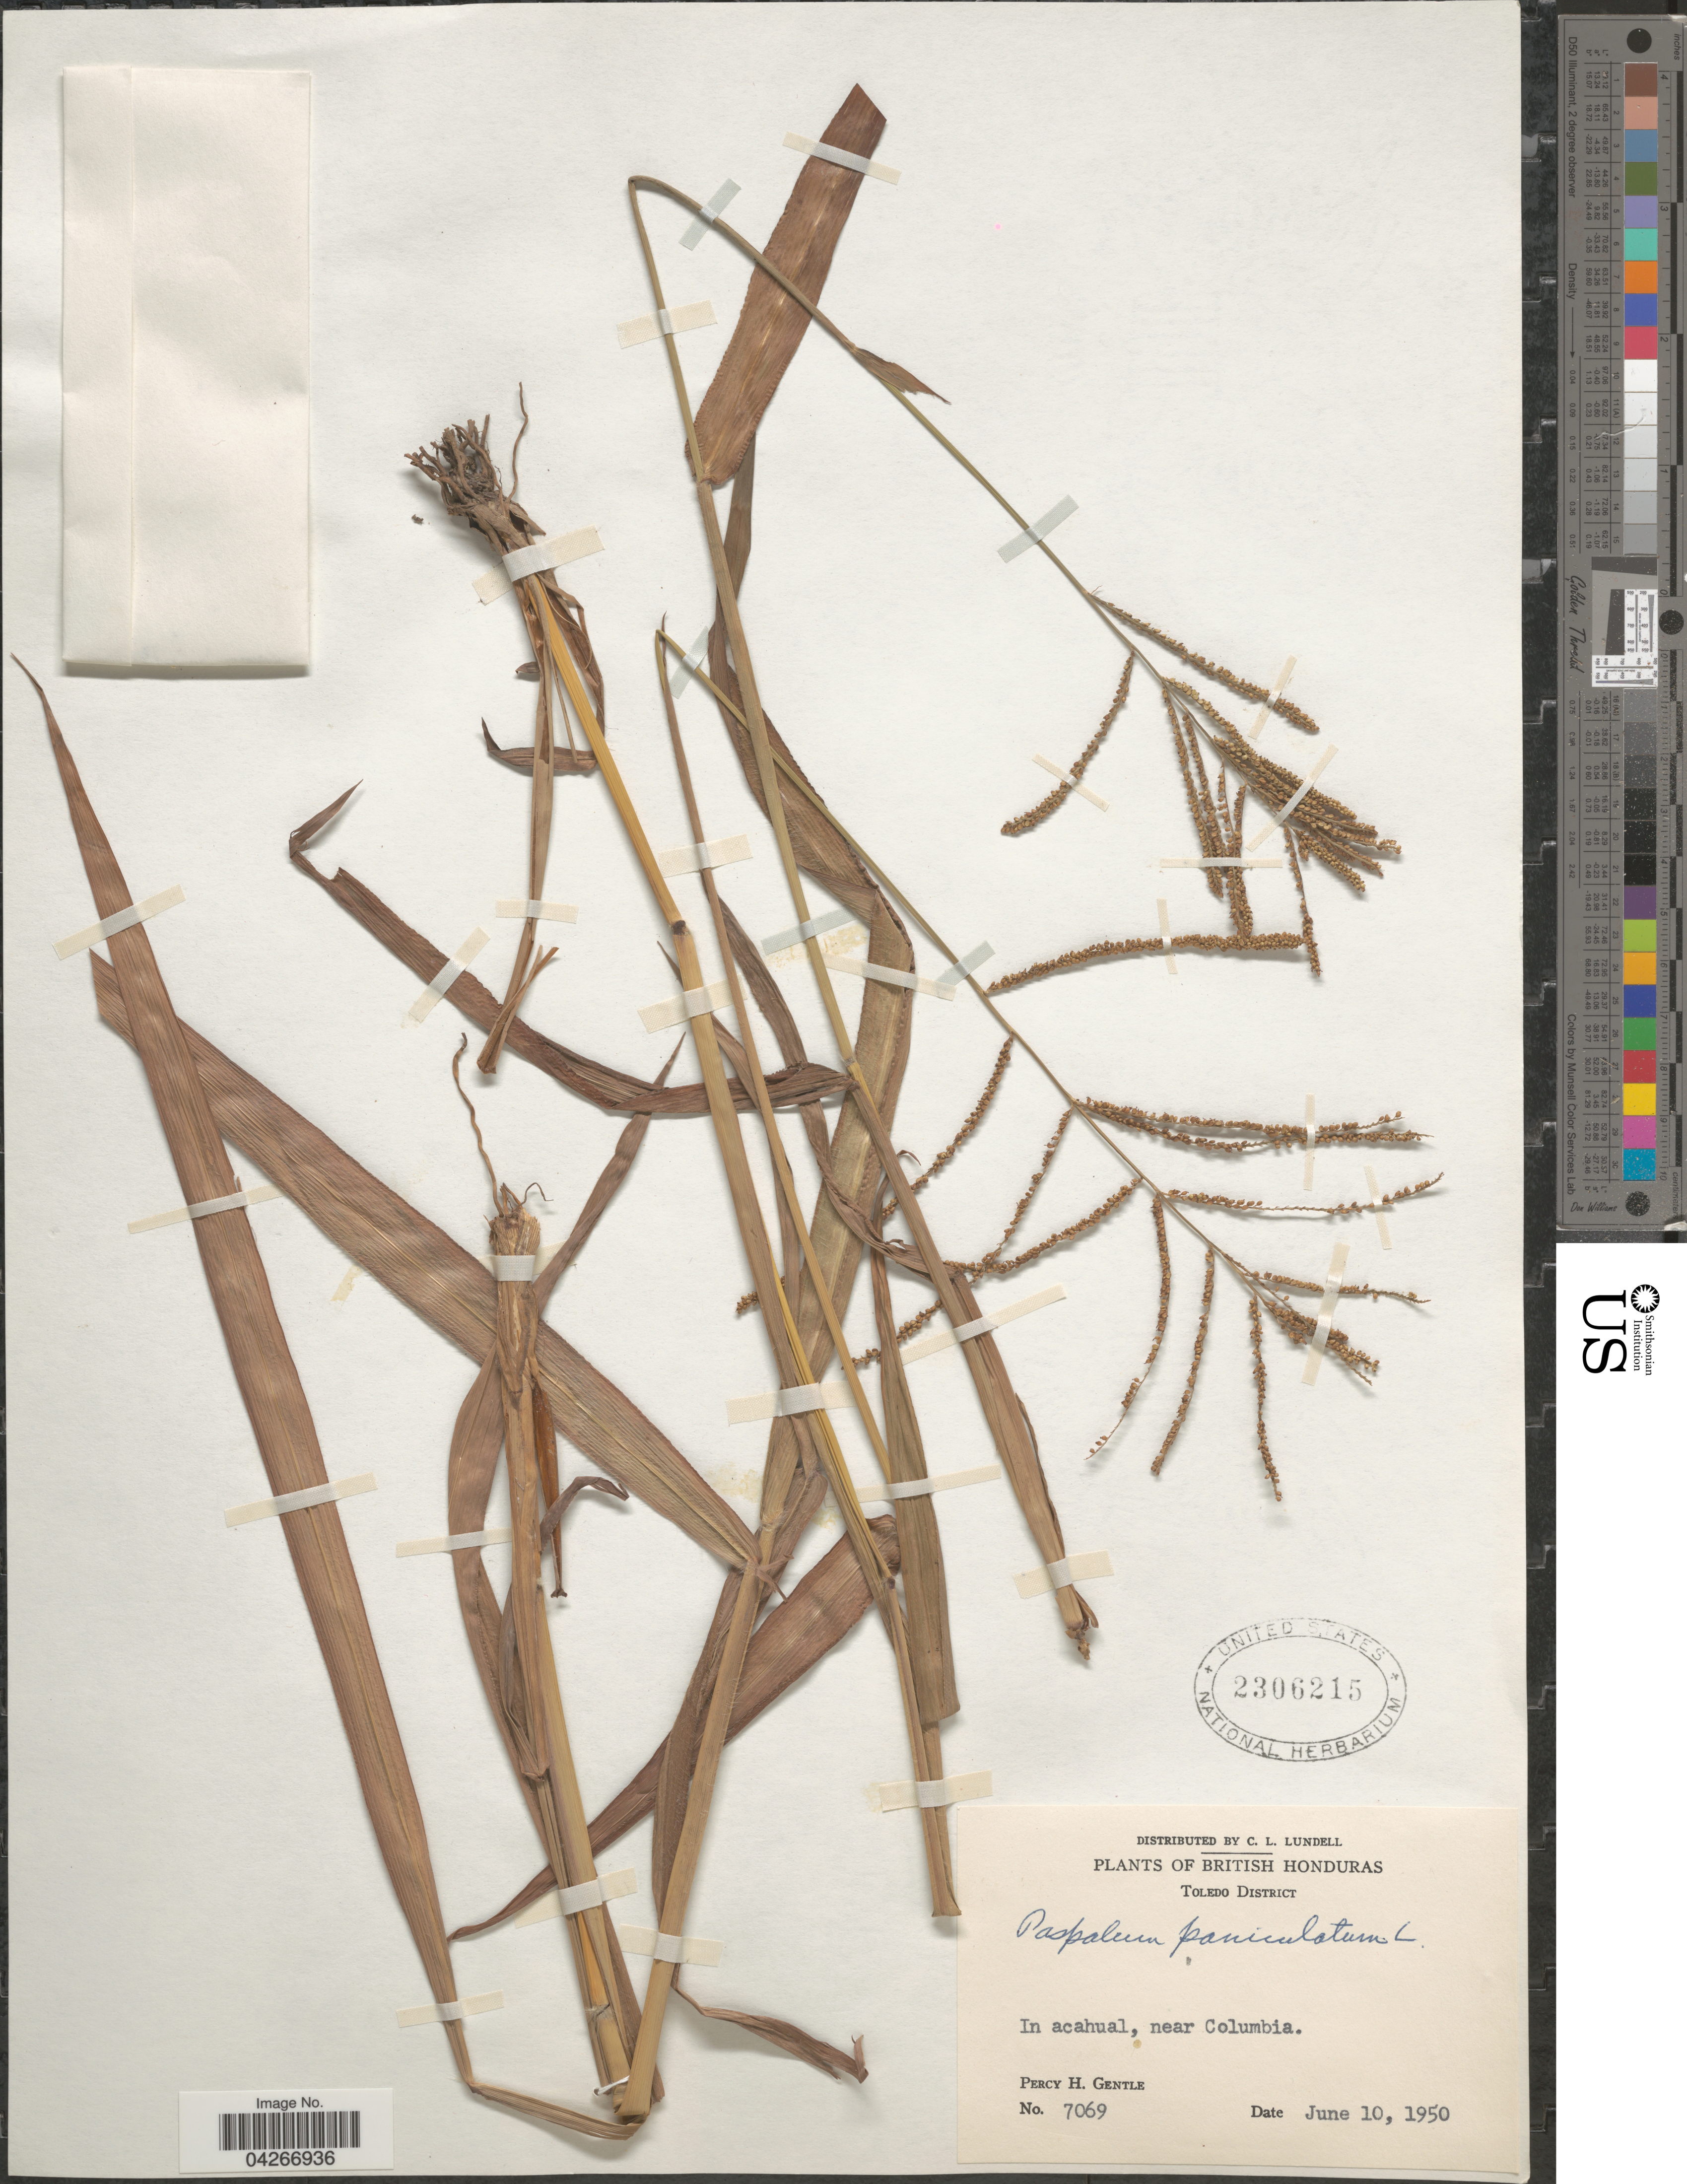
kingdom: Plantae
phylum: Tracheophyta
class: Liliopsida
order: Poales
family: Poaceae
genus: Paspalum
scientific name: Paspalum paniculatum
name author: L.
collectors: P. H. Gentle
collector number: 7069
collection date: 1950-06-10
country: Belize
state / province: Toledo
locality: British Honduras. Toledo District. In acahual, near Columbia.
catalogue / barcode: US 2306215